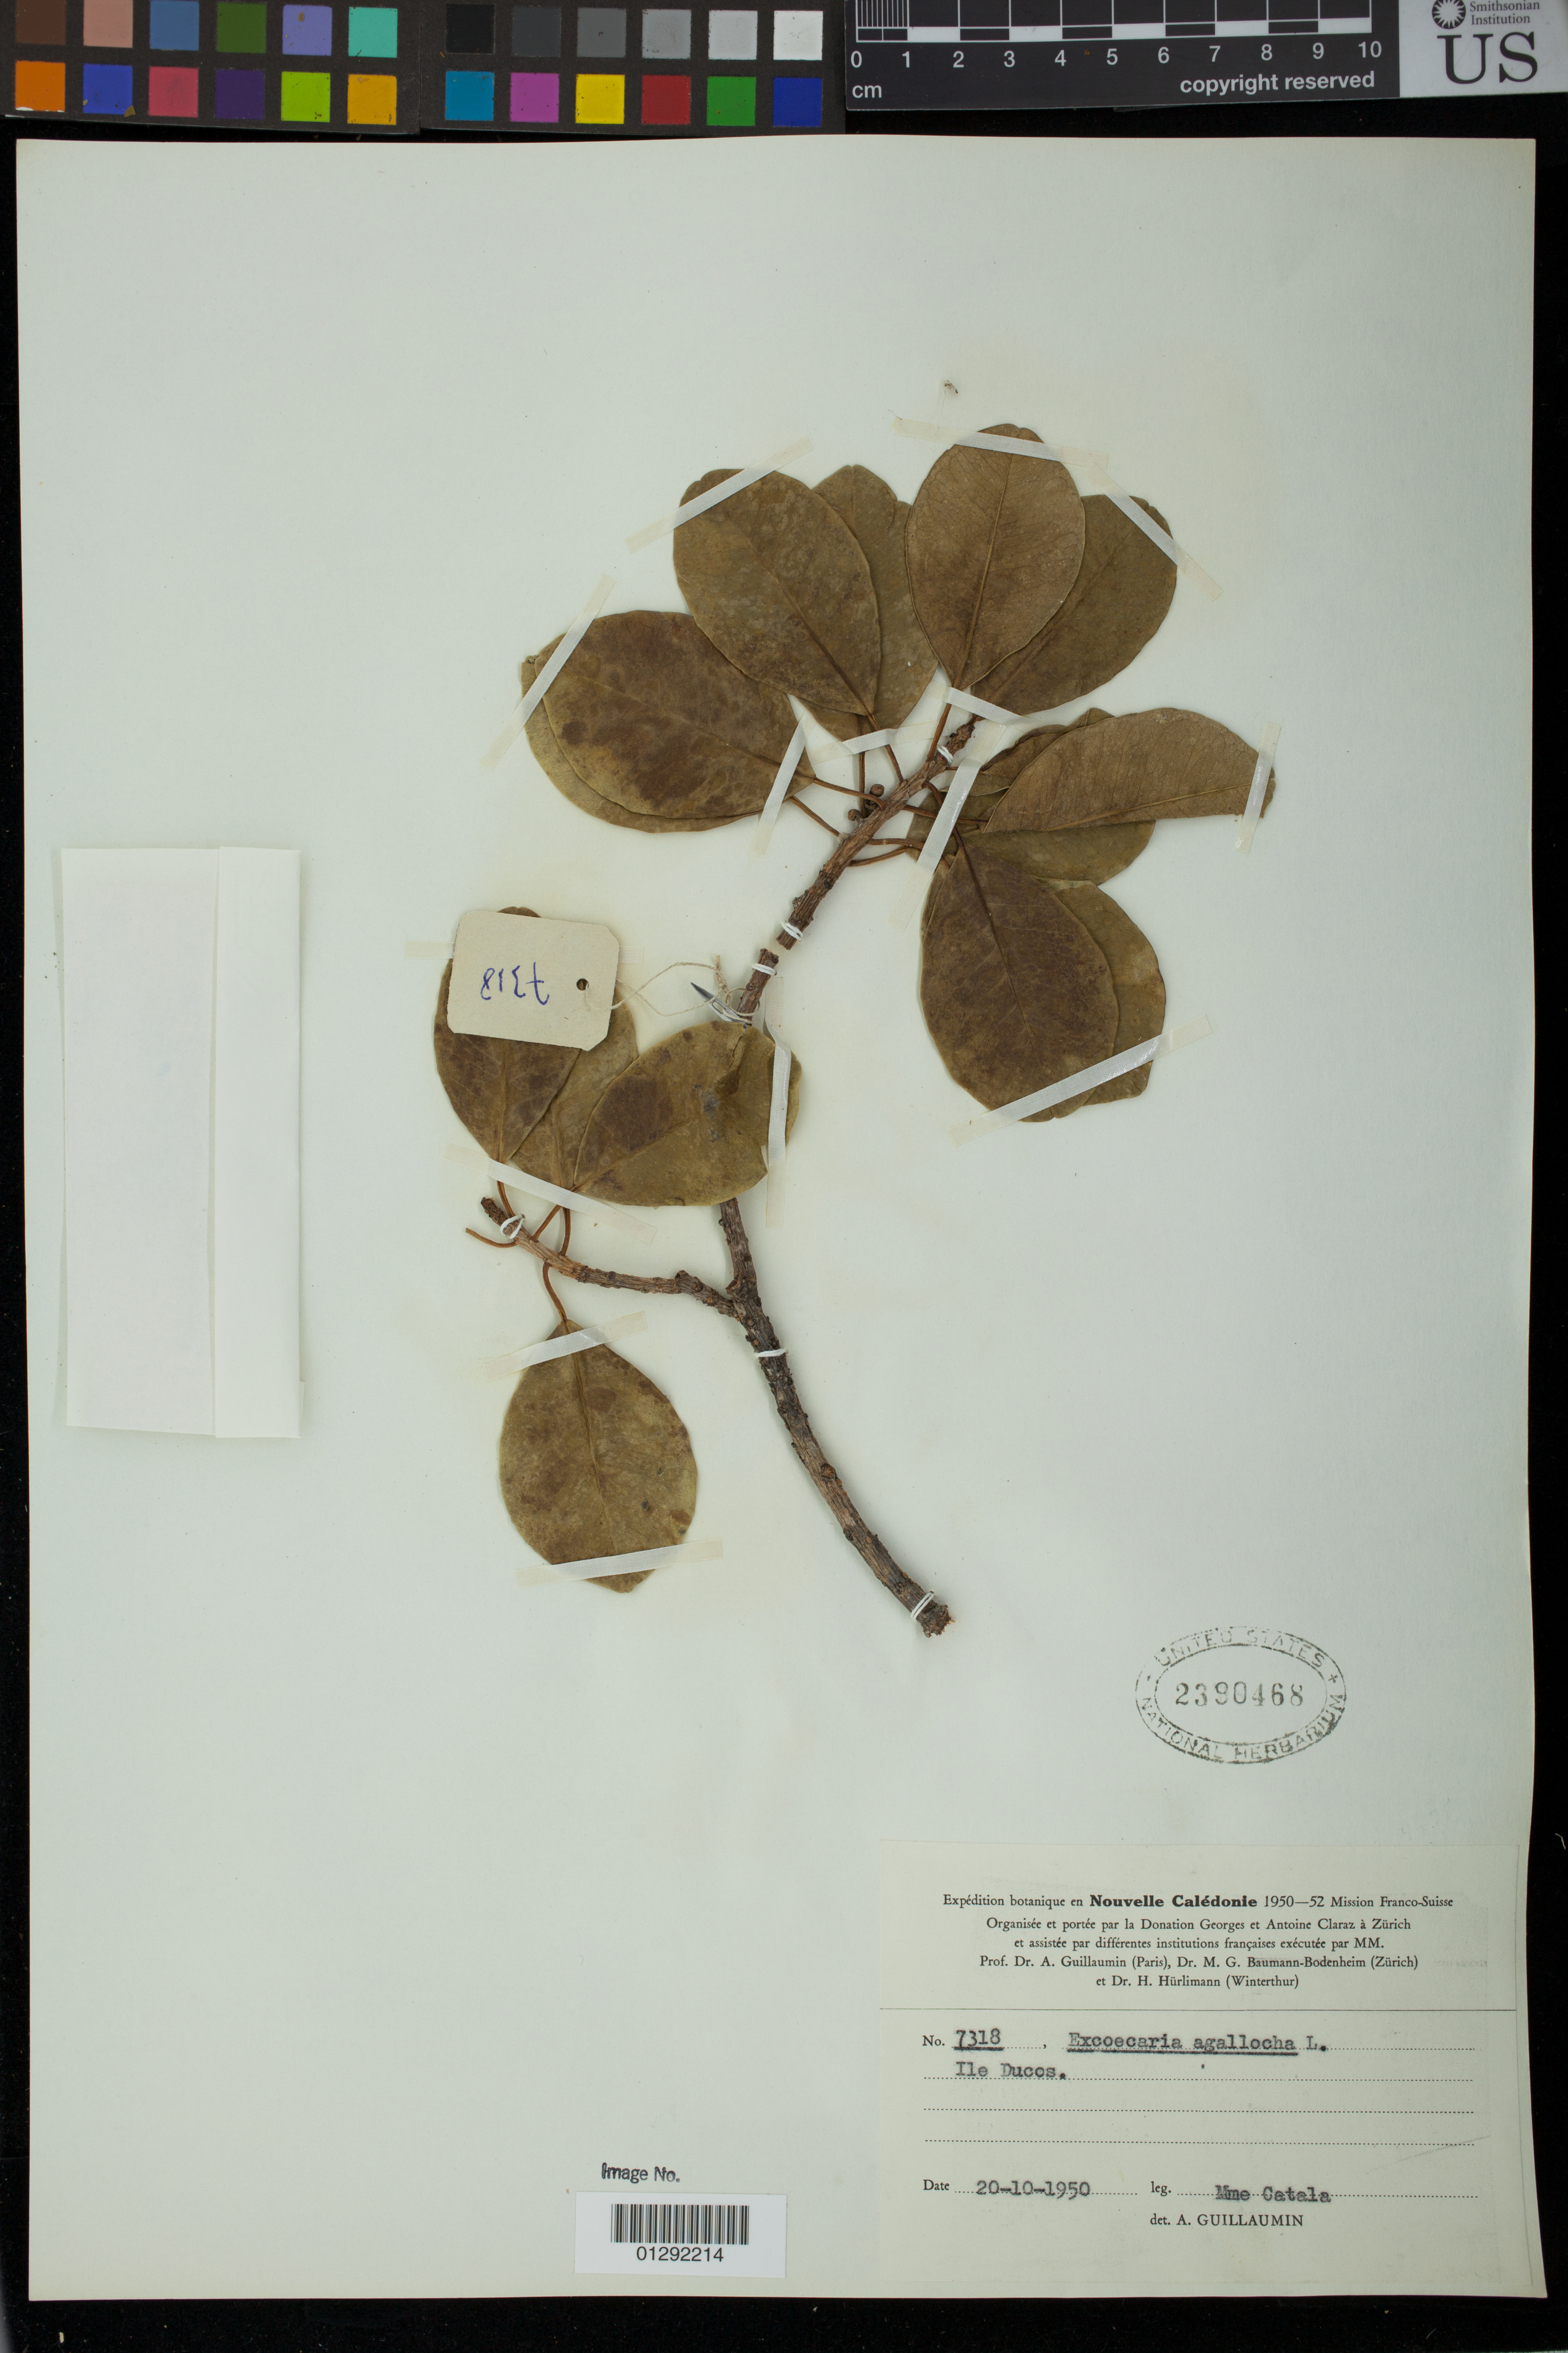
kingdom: Plantae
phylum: Tracheophyta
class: Magnoliopsida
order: Malpighiales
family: Euphorbiaceae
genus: Excoecaria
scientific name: Excoecaria agallocha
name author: L.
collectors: R. Catala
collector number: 7318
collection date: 1950-10-20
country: New Caledonia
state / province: South Province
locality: Ile Ducos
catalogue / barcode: US 2390468